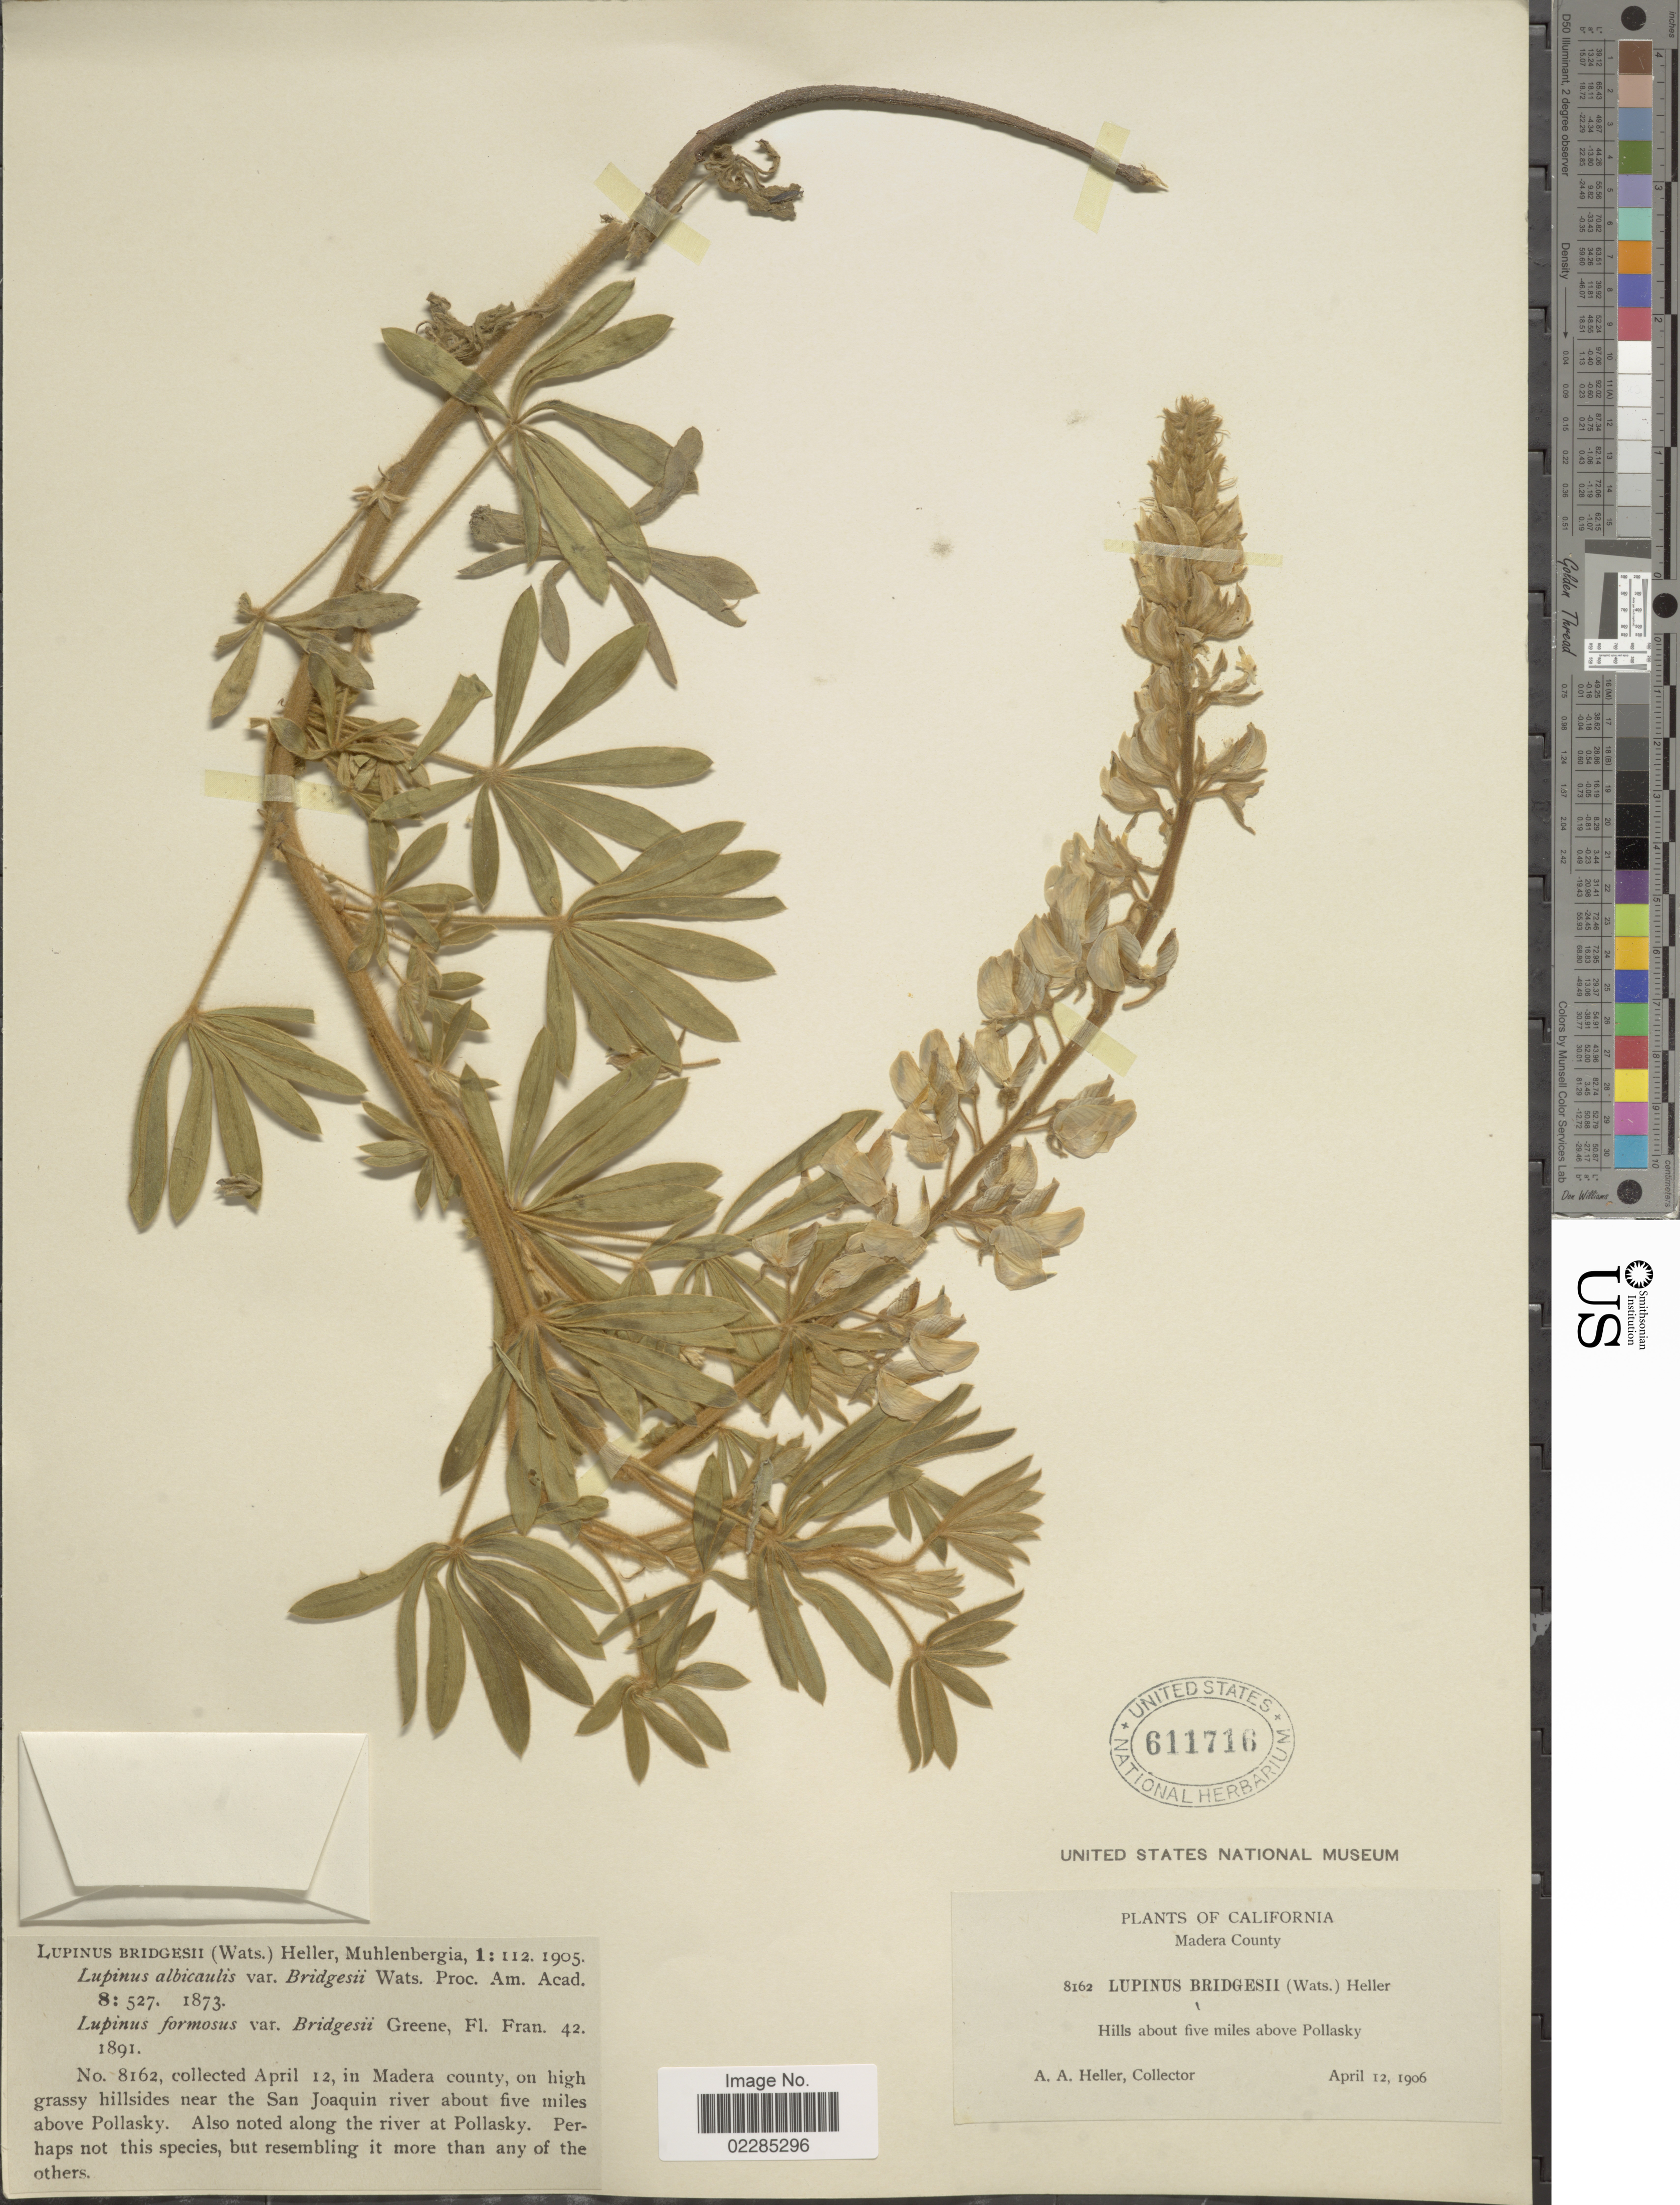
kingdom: Plantae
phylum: Tracheophyta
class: Magnoliopsida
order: Fabales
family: Fabaceae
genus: Lupinus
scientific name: Lupinus formosus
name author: Greene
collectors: A. A. Heller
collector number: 8162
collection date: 1906-04-12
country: United States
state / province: California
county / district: Madera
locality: Madera County, Hills about five miles above Pollasky, in Madera county, on high grassy hillsides near the San Joaquin river about five miles above Pollasky. Also noted along the river at Pollasky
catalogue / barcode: US 611716